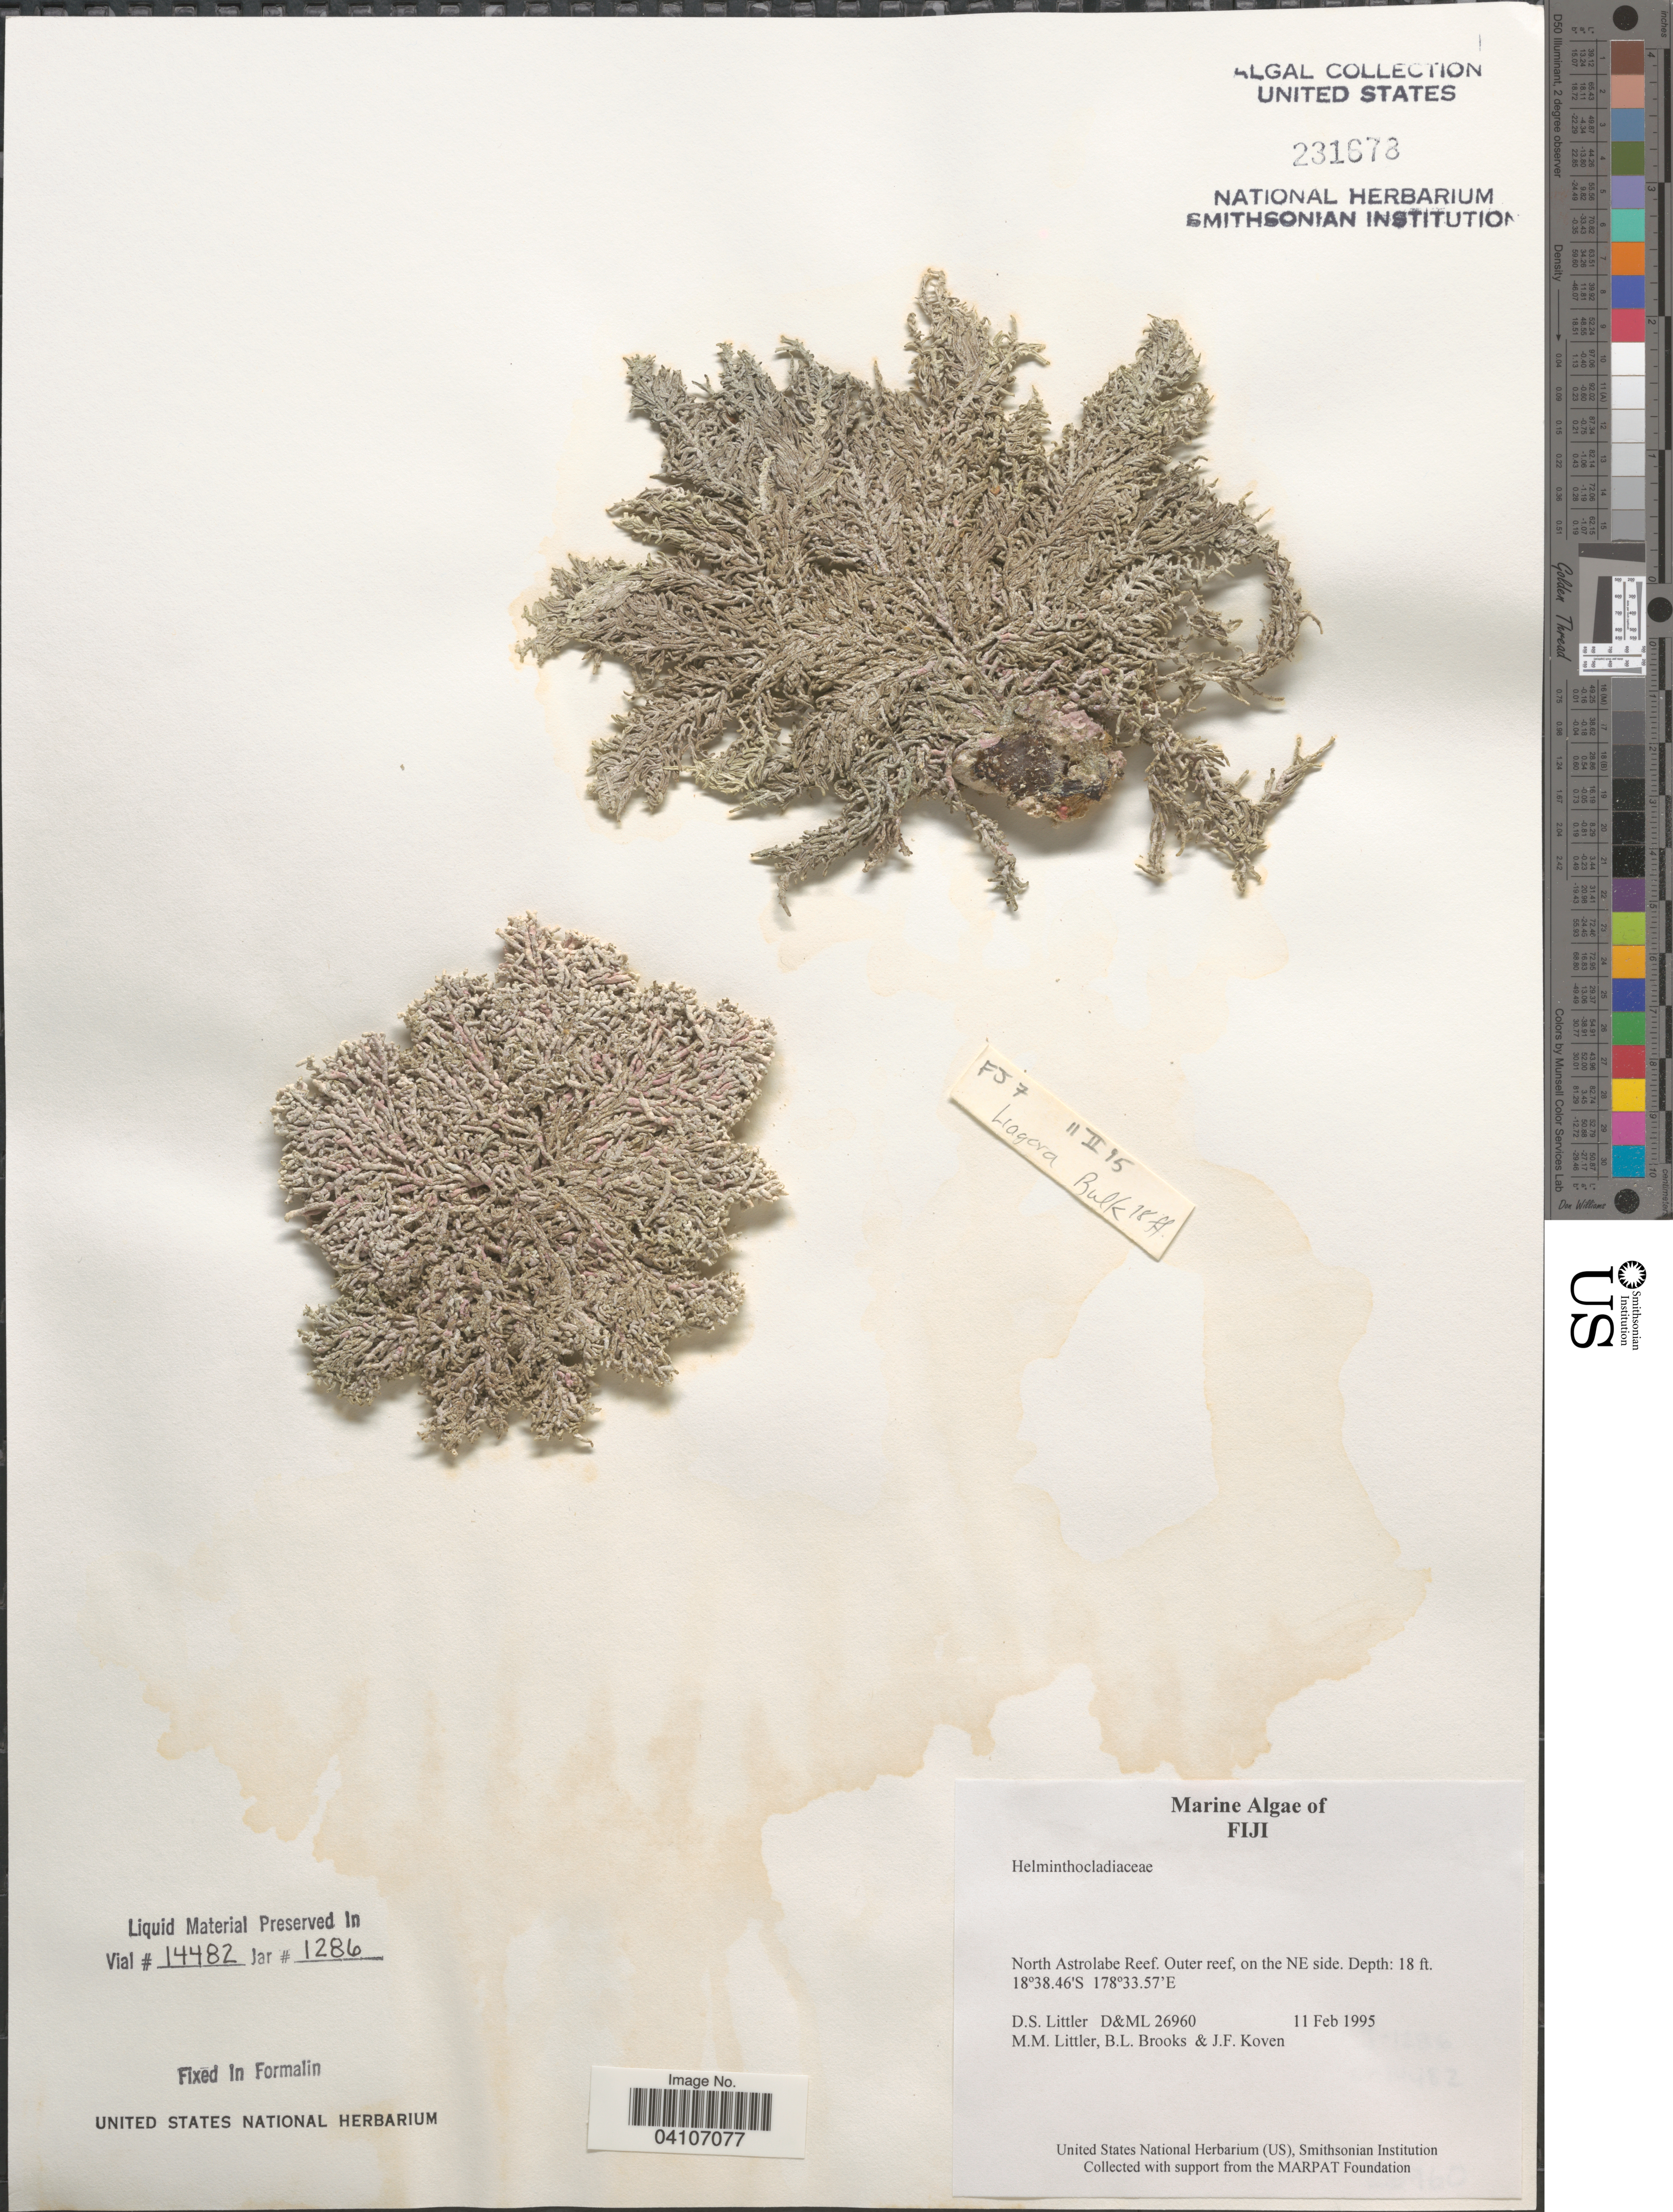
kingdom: Plantae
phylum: Rhodophyta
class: Florideophyceae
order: Nemaliales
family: Liagoraceae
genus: Liagora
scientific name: Liagora sp.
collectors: D. S. Littler, B. Brooks & J. Koven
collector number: D&ML26960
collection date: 1995-02-11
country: Fiji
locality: North Astrolabe Reef. Outer reef, on the NE side.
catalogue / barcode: US 231678